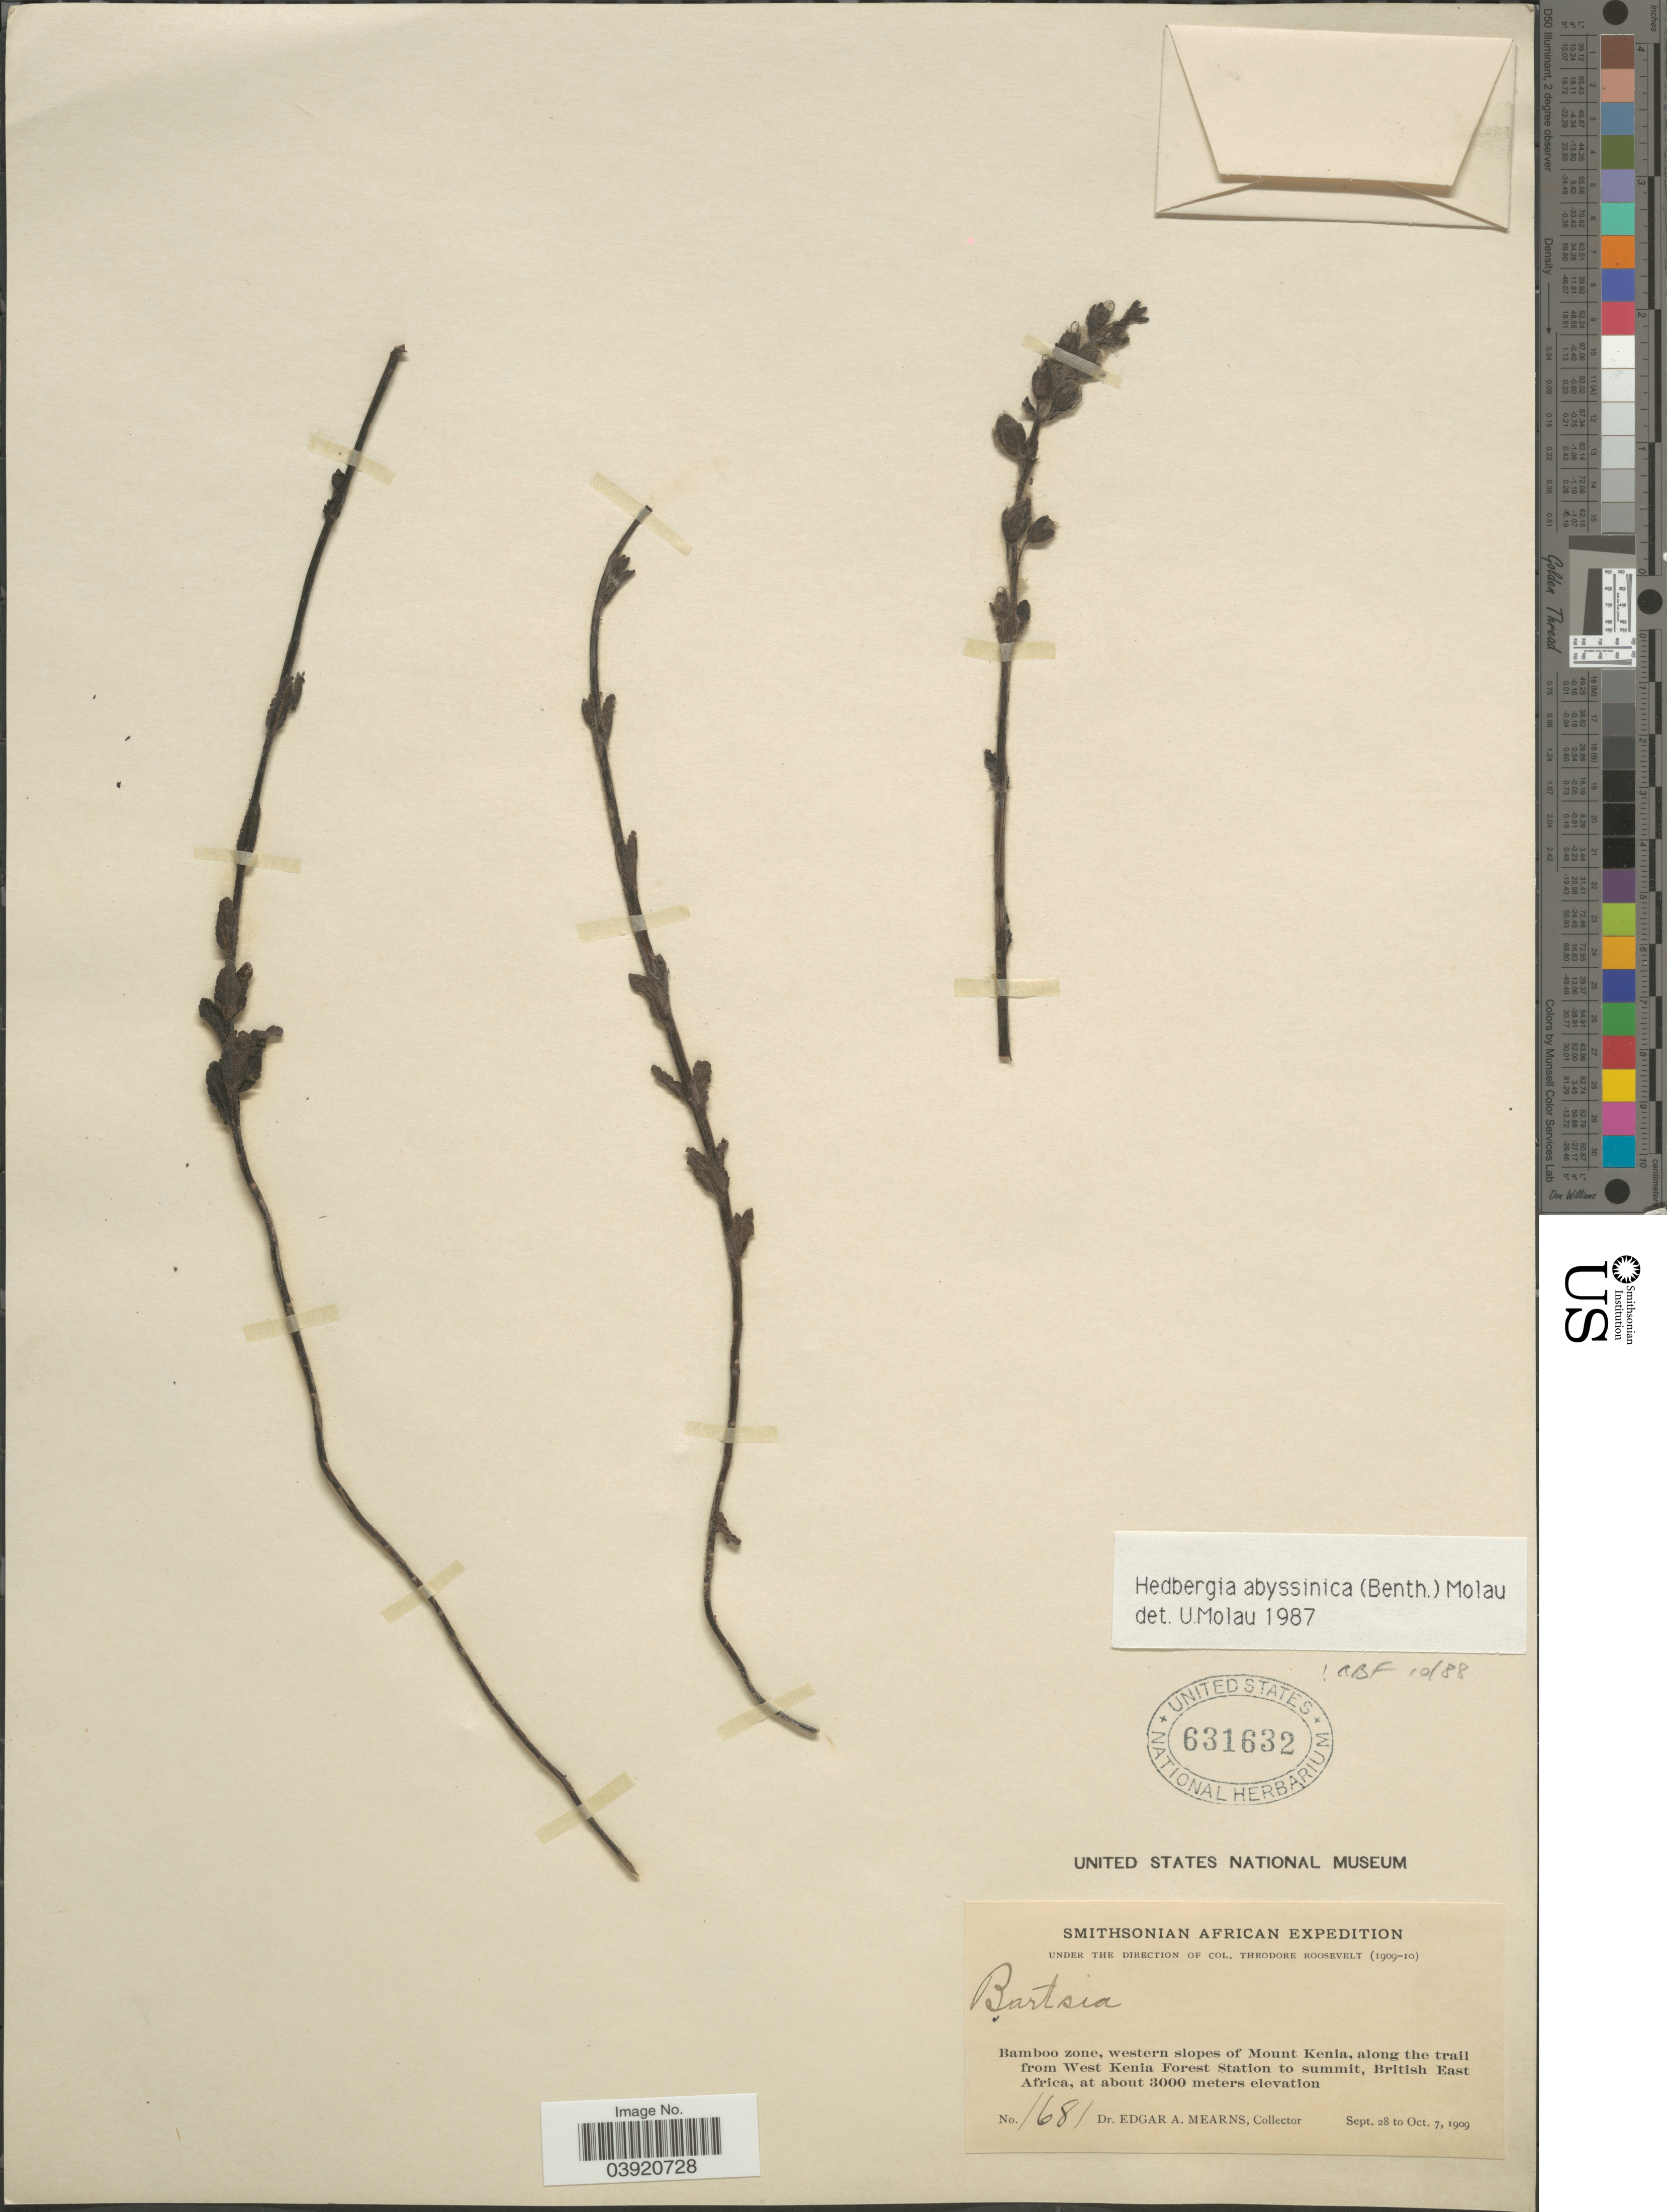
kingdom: Plantae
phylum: Tracheophyta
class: Magnoliopsida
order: Lamiales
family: Orobanchaceae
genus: Hedbergia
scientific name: Hedbergia abyssinica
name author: (Benth.) Molau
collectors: E. A. Mearns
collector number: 1681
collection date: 1909-09-28/1909-10-07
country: Kenya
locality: Bamboo zone, western slopes of Mount Kenia, along the trail from West Kenia Forest Station to summit, Britisch East Africa.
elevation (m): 3000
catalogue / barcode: US 631632